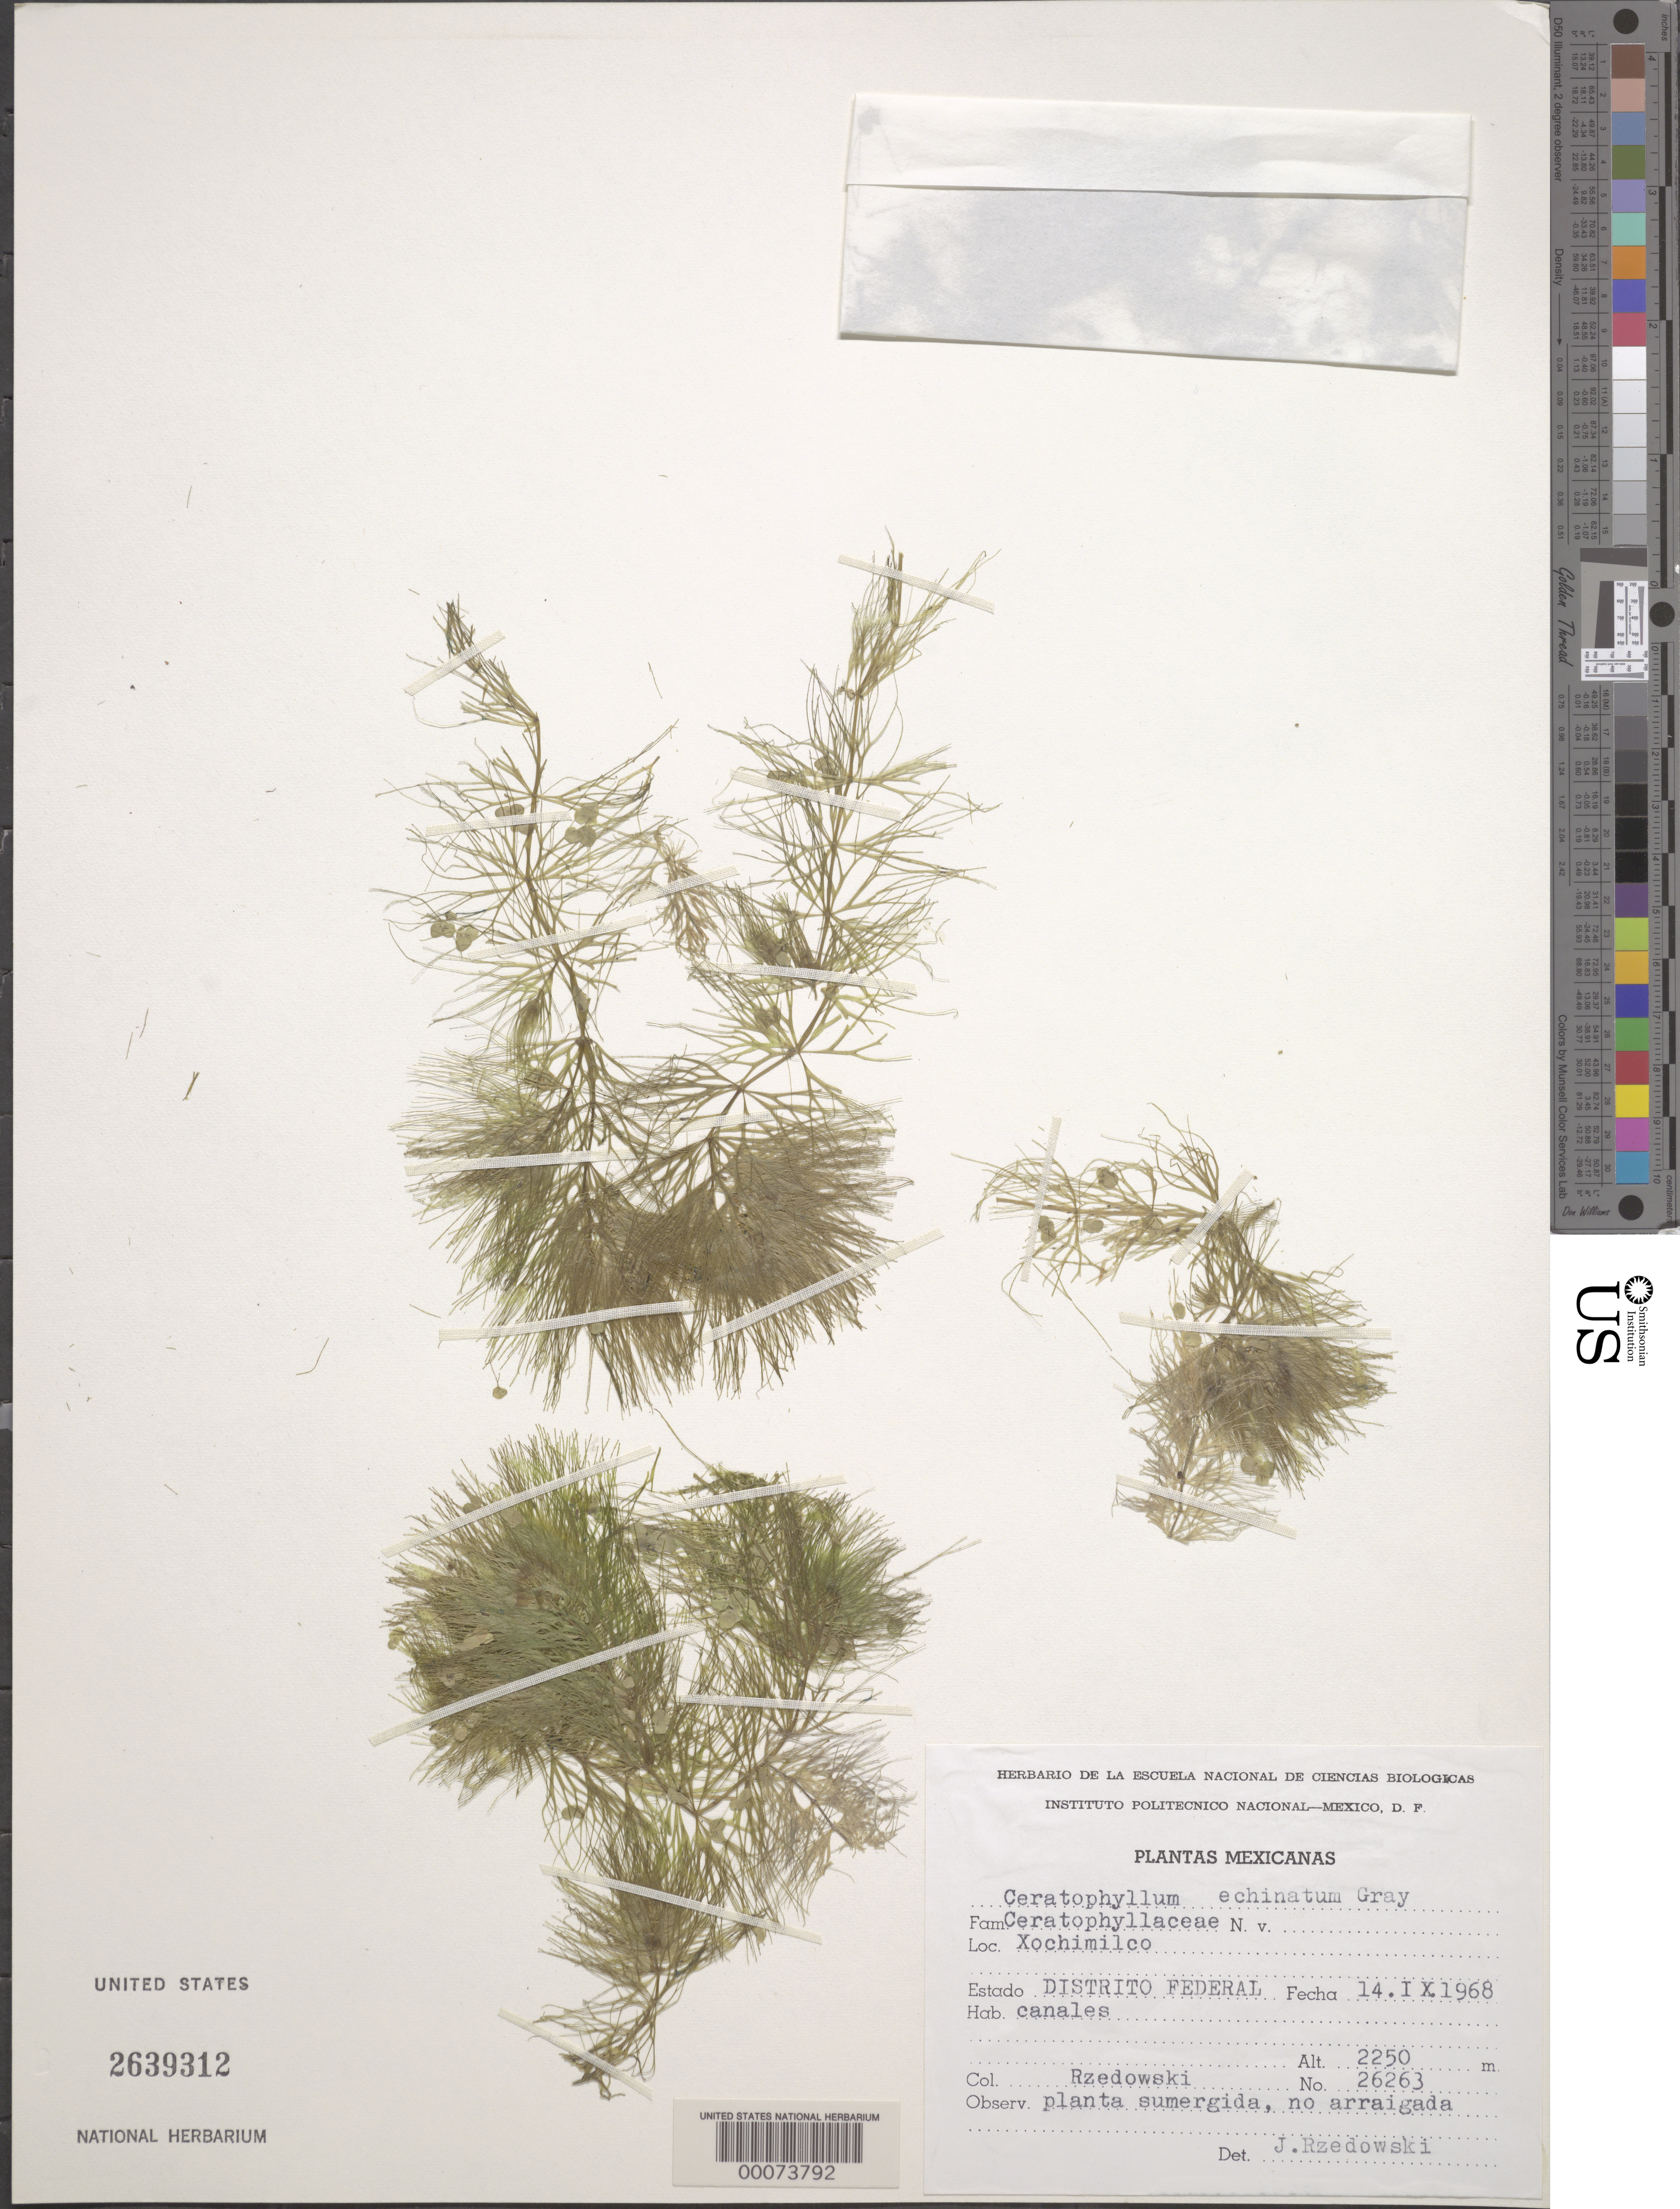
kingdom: Plantae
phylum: Tracheophyta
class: Magnoliopsida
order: Ceratophyllales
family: Ceratophyllaceae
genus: Ceratophyllum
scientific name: Ceratophyllum echinatum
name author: A. Gray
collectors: Rzedowski, --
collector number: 26263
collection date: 1968-09-14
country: Mexico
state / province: Distrito Federal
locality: Xochimilco.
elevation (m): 2250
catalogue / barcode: US 2639312